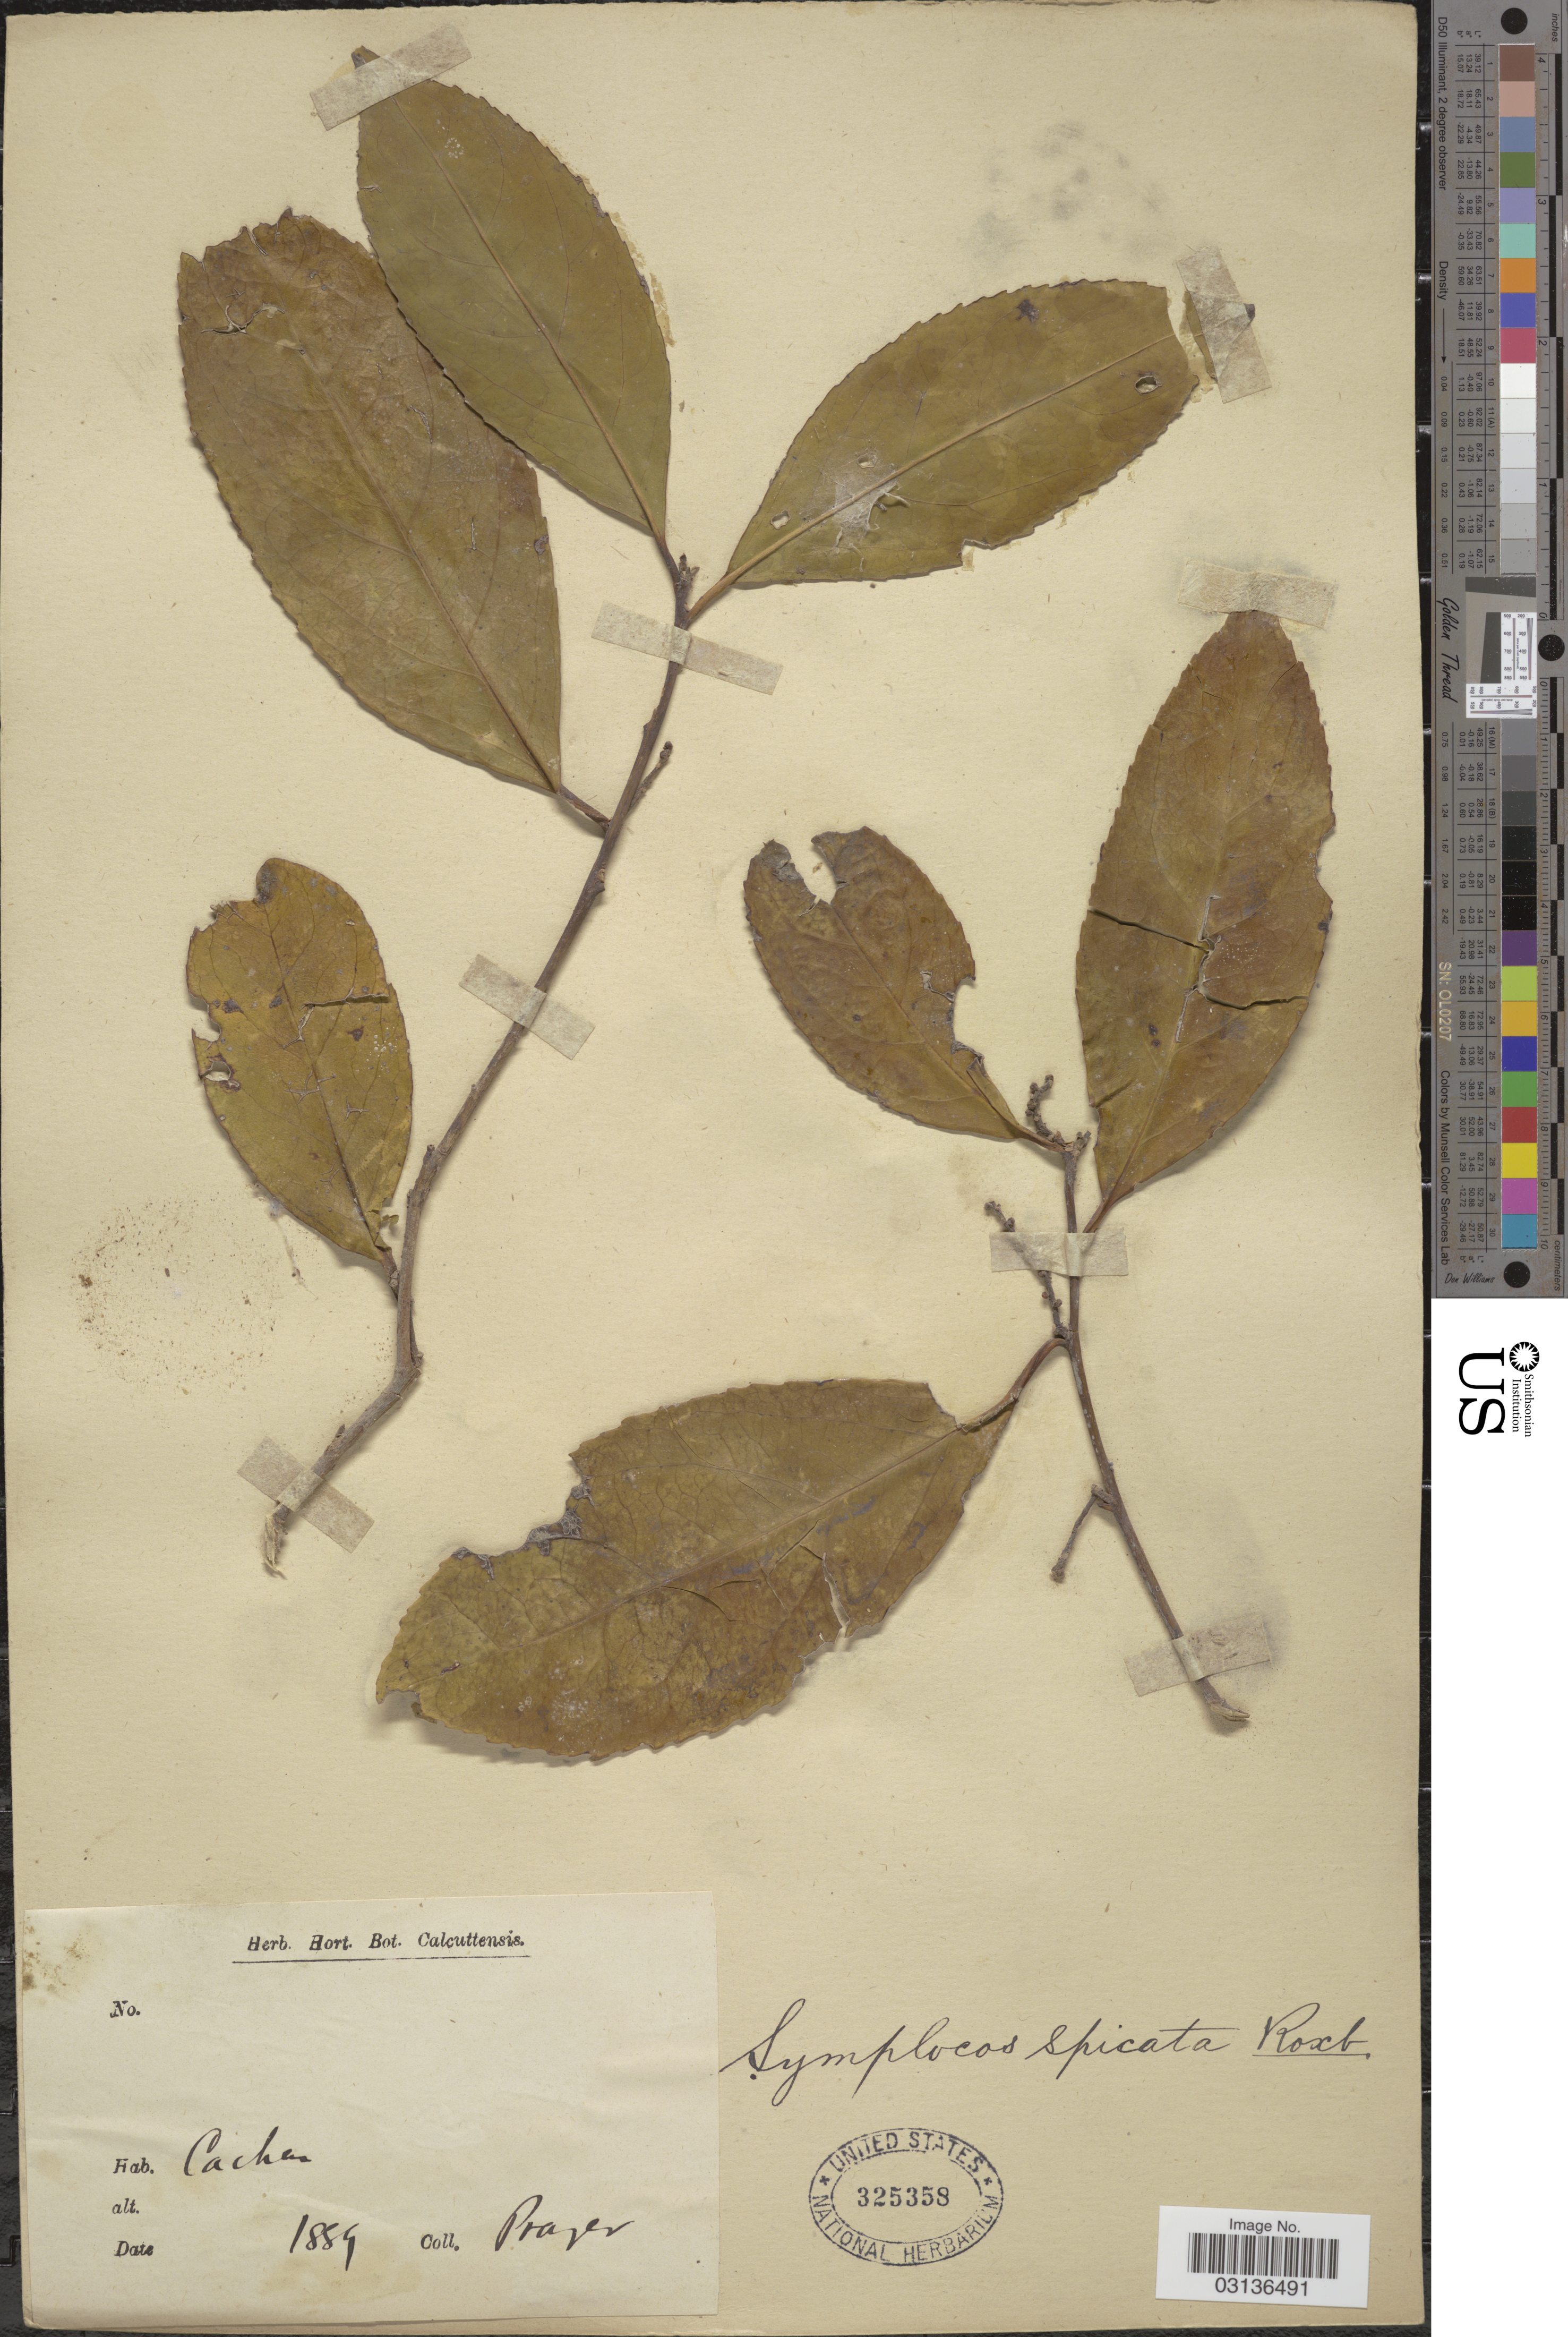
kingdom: Plantae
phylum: Tracheophyta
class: Magnoliopsida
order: Ericales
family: Symplocaceae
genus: Symplocos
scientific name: Symplocos cochinchinensis subsp. laurina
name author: (Retz.) Noot.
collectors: Prager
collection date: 1889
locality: Cachan [interpreted]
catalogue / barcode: US 325358